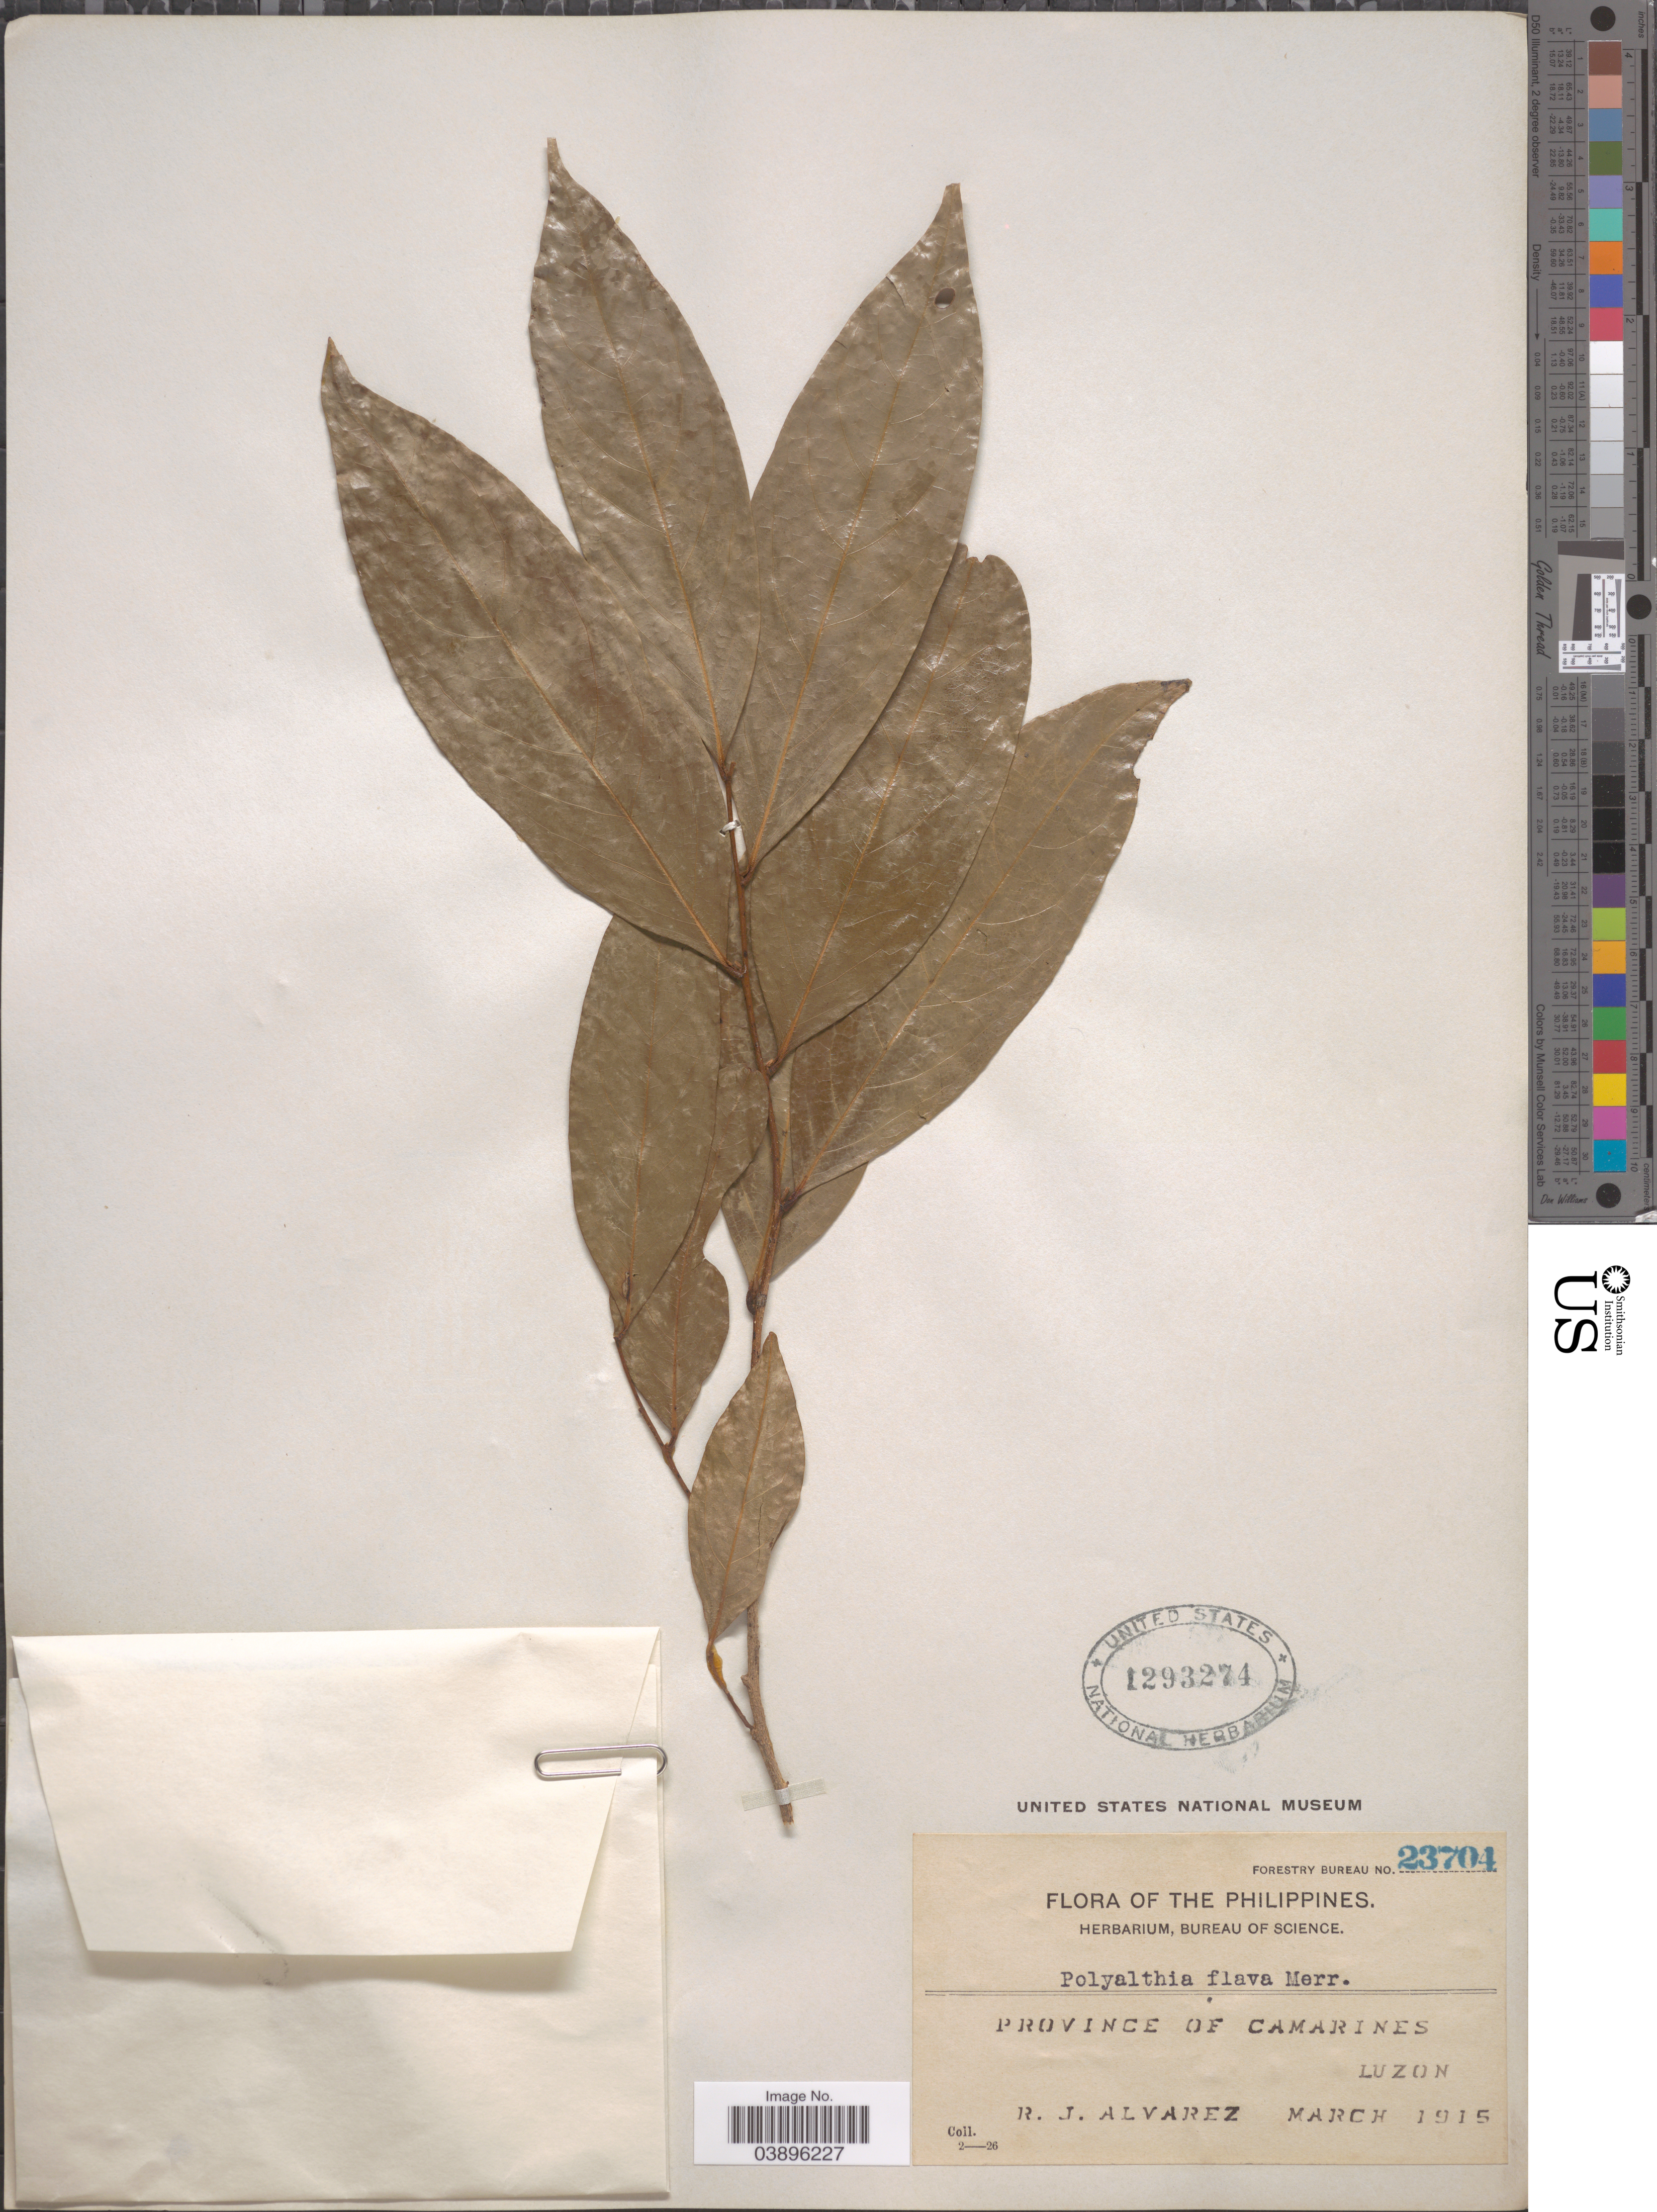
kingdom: Plantae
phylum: Tracheophyta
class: Magnoliopsida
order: Magnoliales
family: Annonaceae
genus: Polyalthia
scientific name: Polyalthia flava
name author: Merr.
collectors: R. Alvarez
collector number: Forestry Bureau 23704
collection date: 1915-03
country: Philippines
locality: Province of Camarines. Luzon.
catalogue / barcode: US 1293274